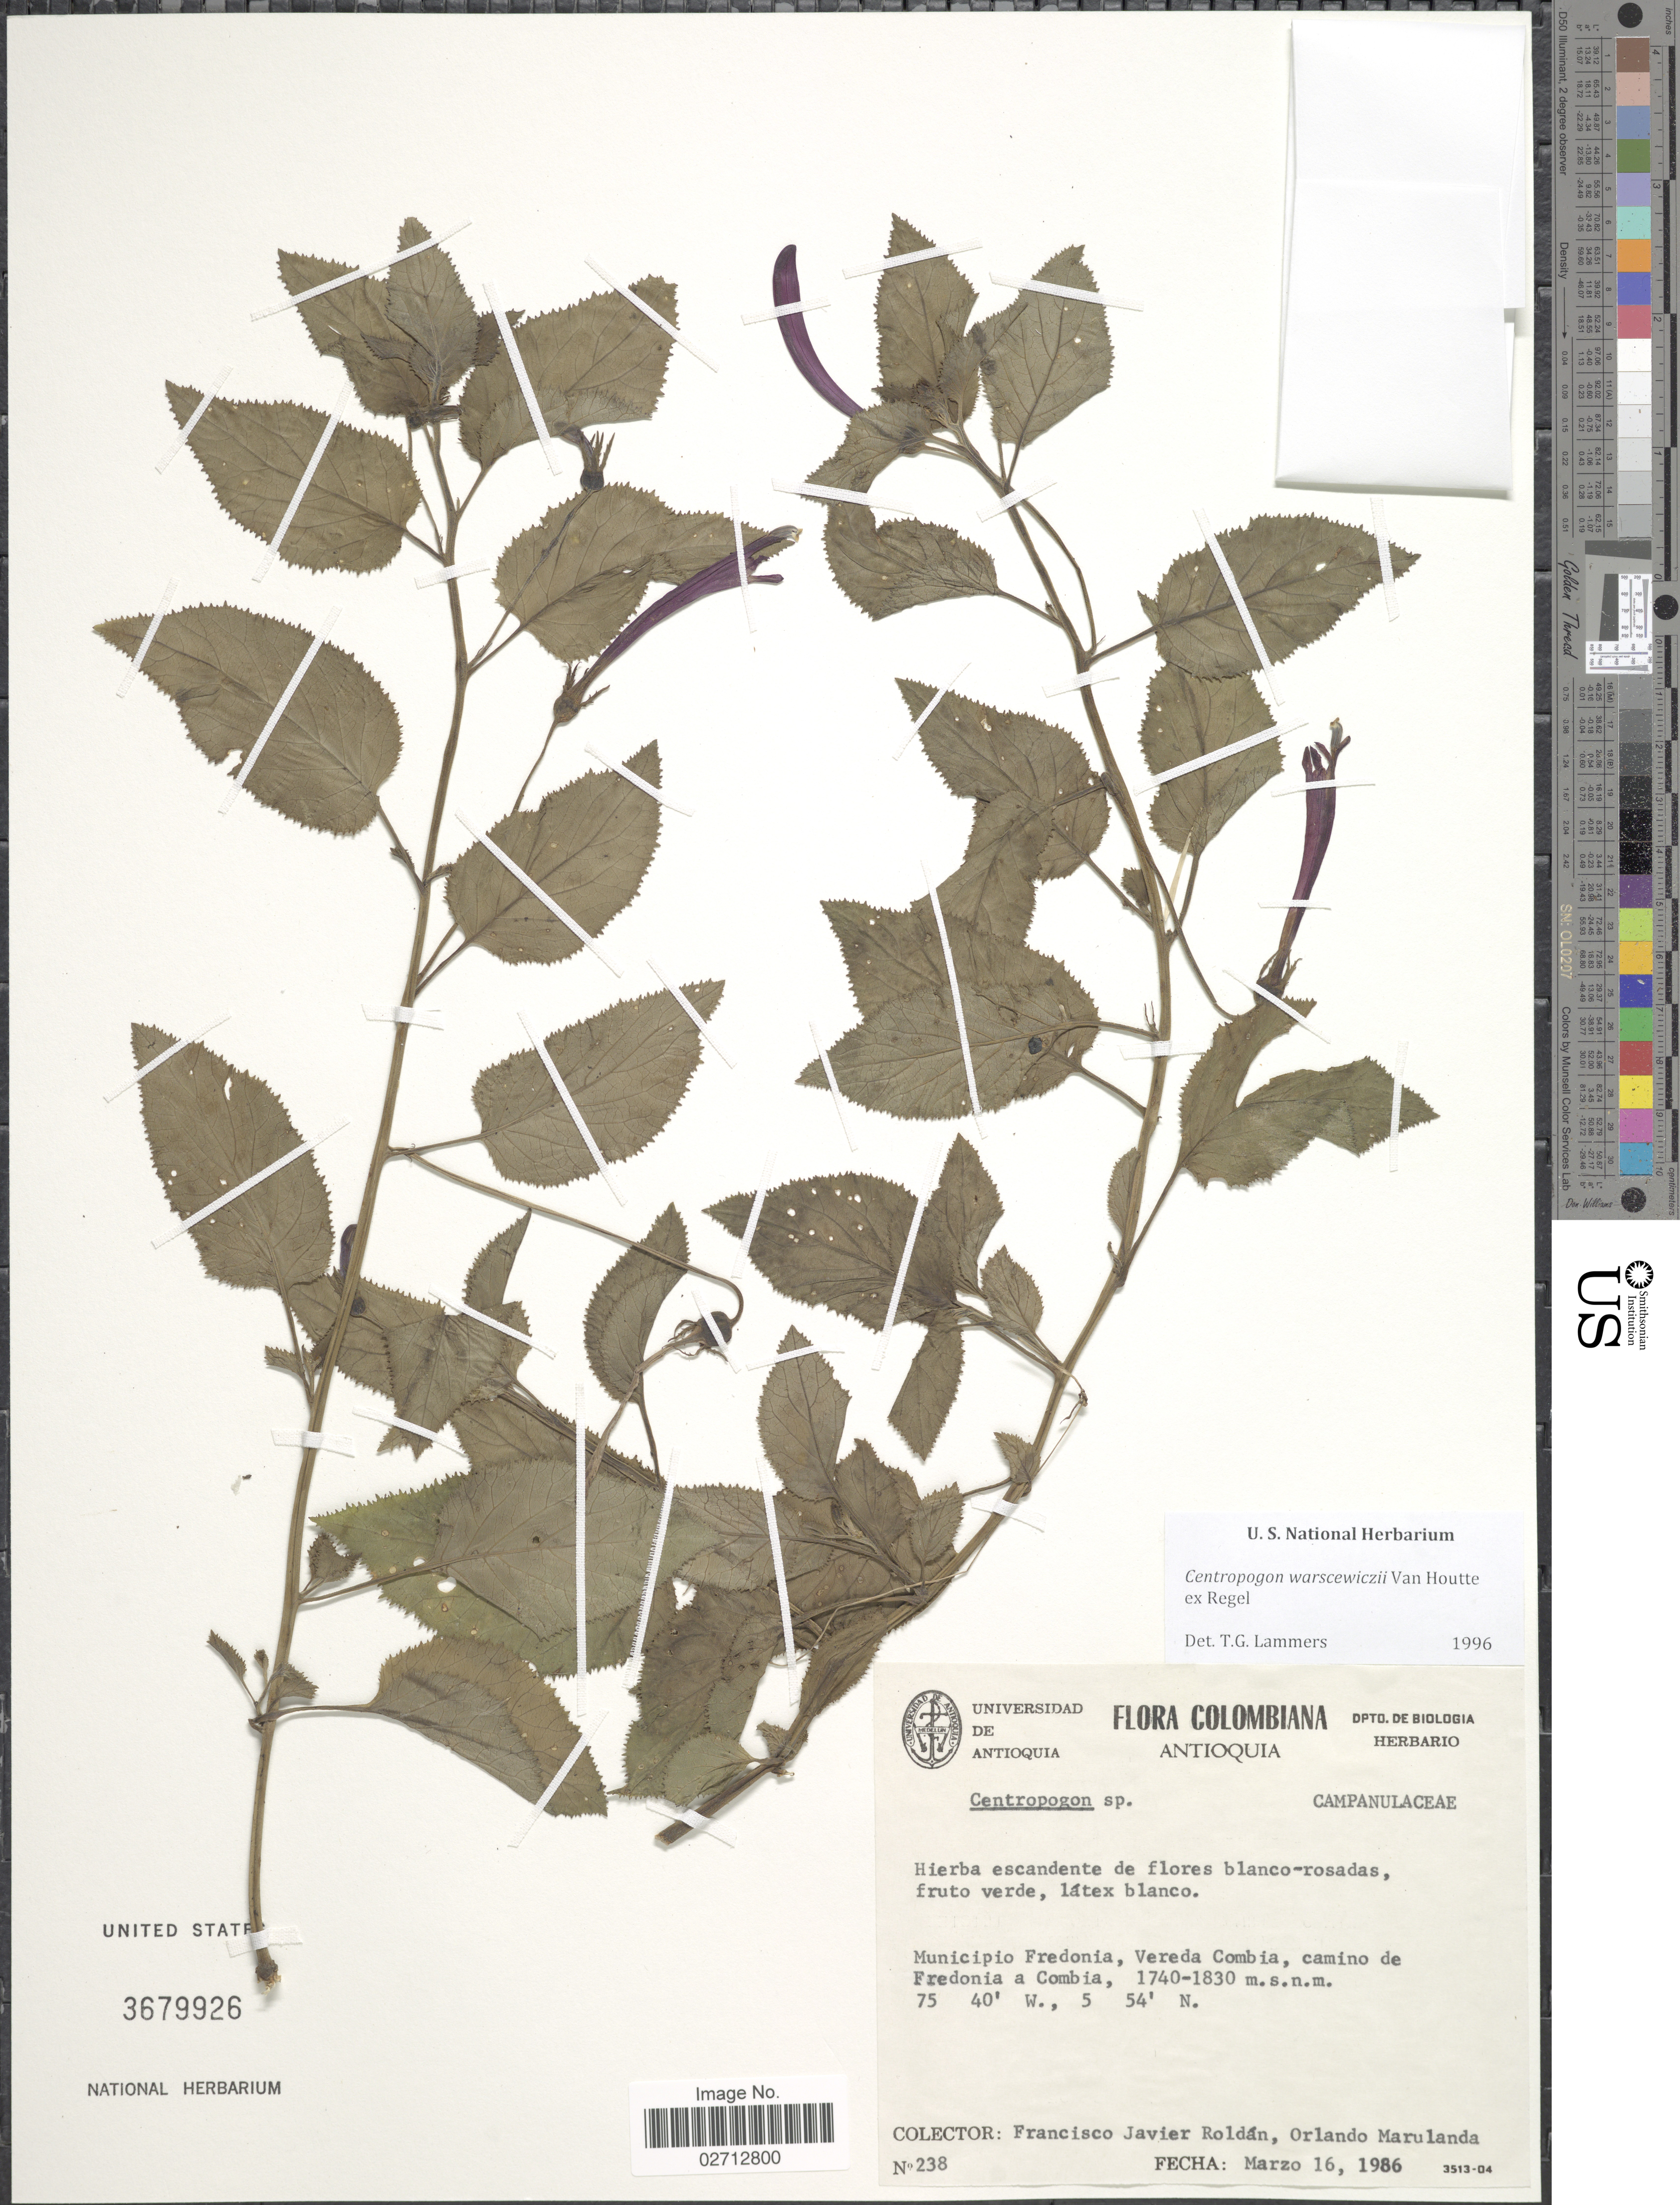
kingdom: Plantae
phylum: Tracheophyta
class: Magnoliopsida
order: Asterales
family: Campanulaceae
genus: Centropogon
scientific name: Centropogon warscewiczii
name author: Van Houtte ex Regel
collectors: F. J. Roldán & O. Marulanda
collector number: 238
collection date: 1986-03-16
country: Colombia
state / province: Antioquia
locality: Municipio Fredonia, Vereda Combia, camino de Fredonia a Combia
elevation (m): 1740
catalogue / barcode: US 3679926